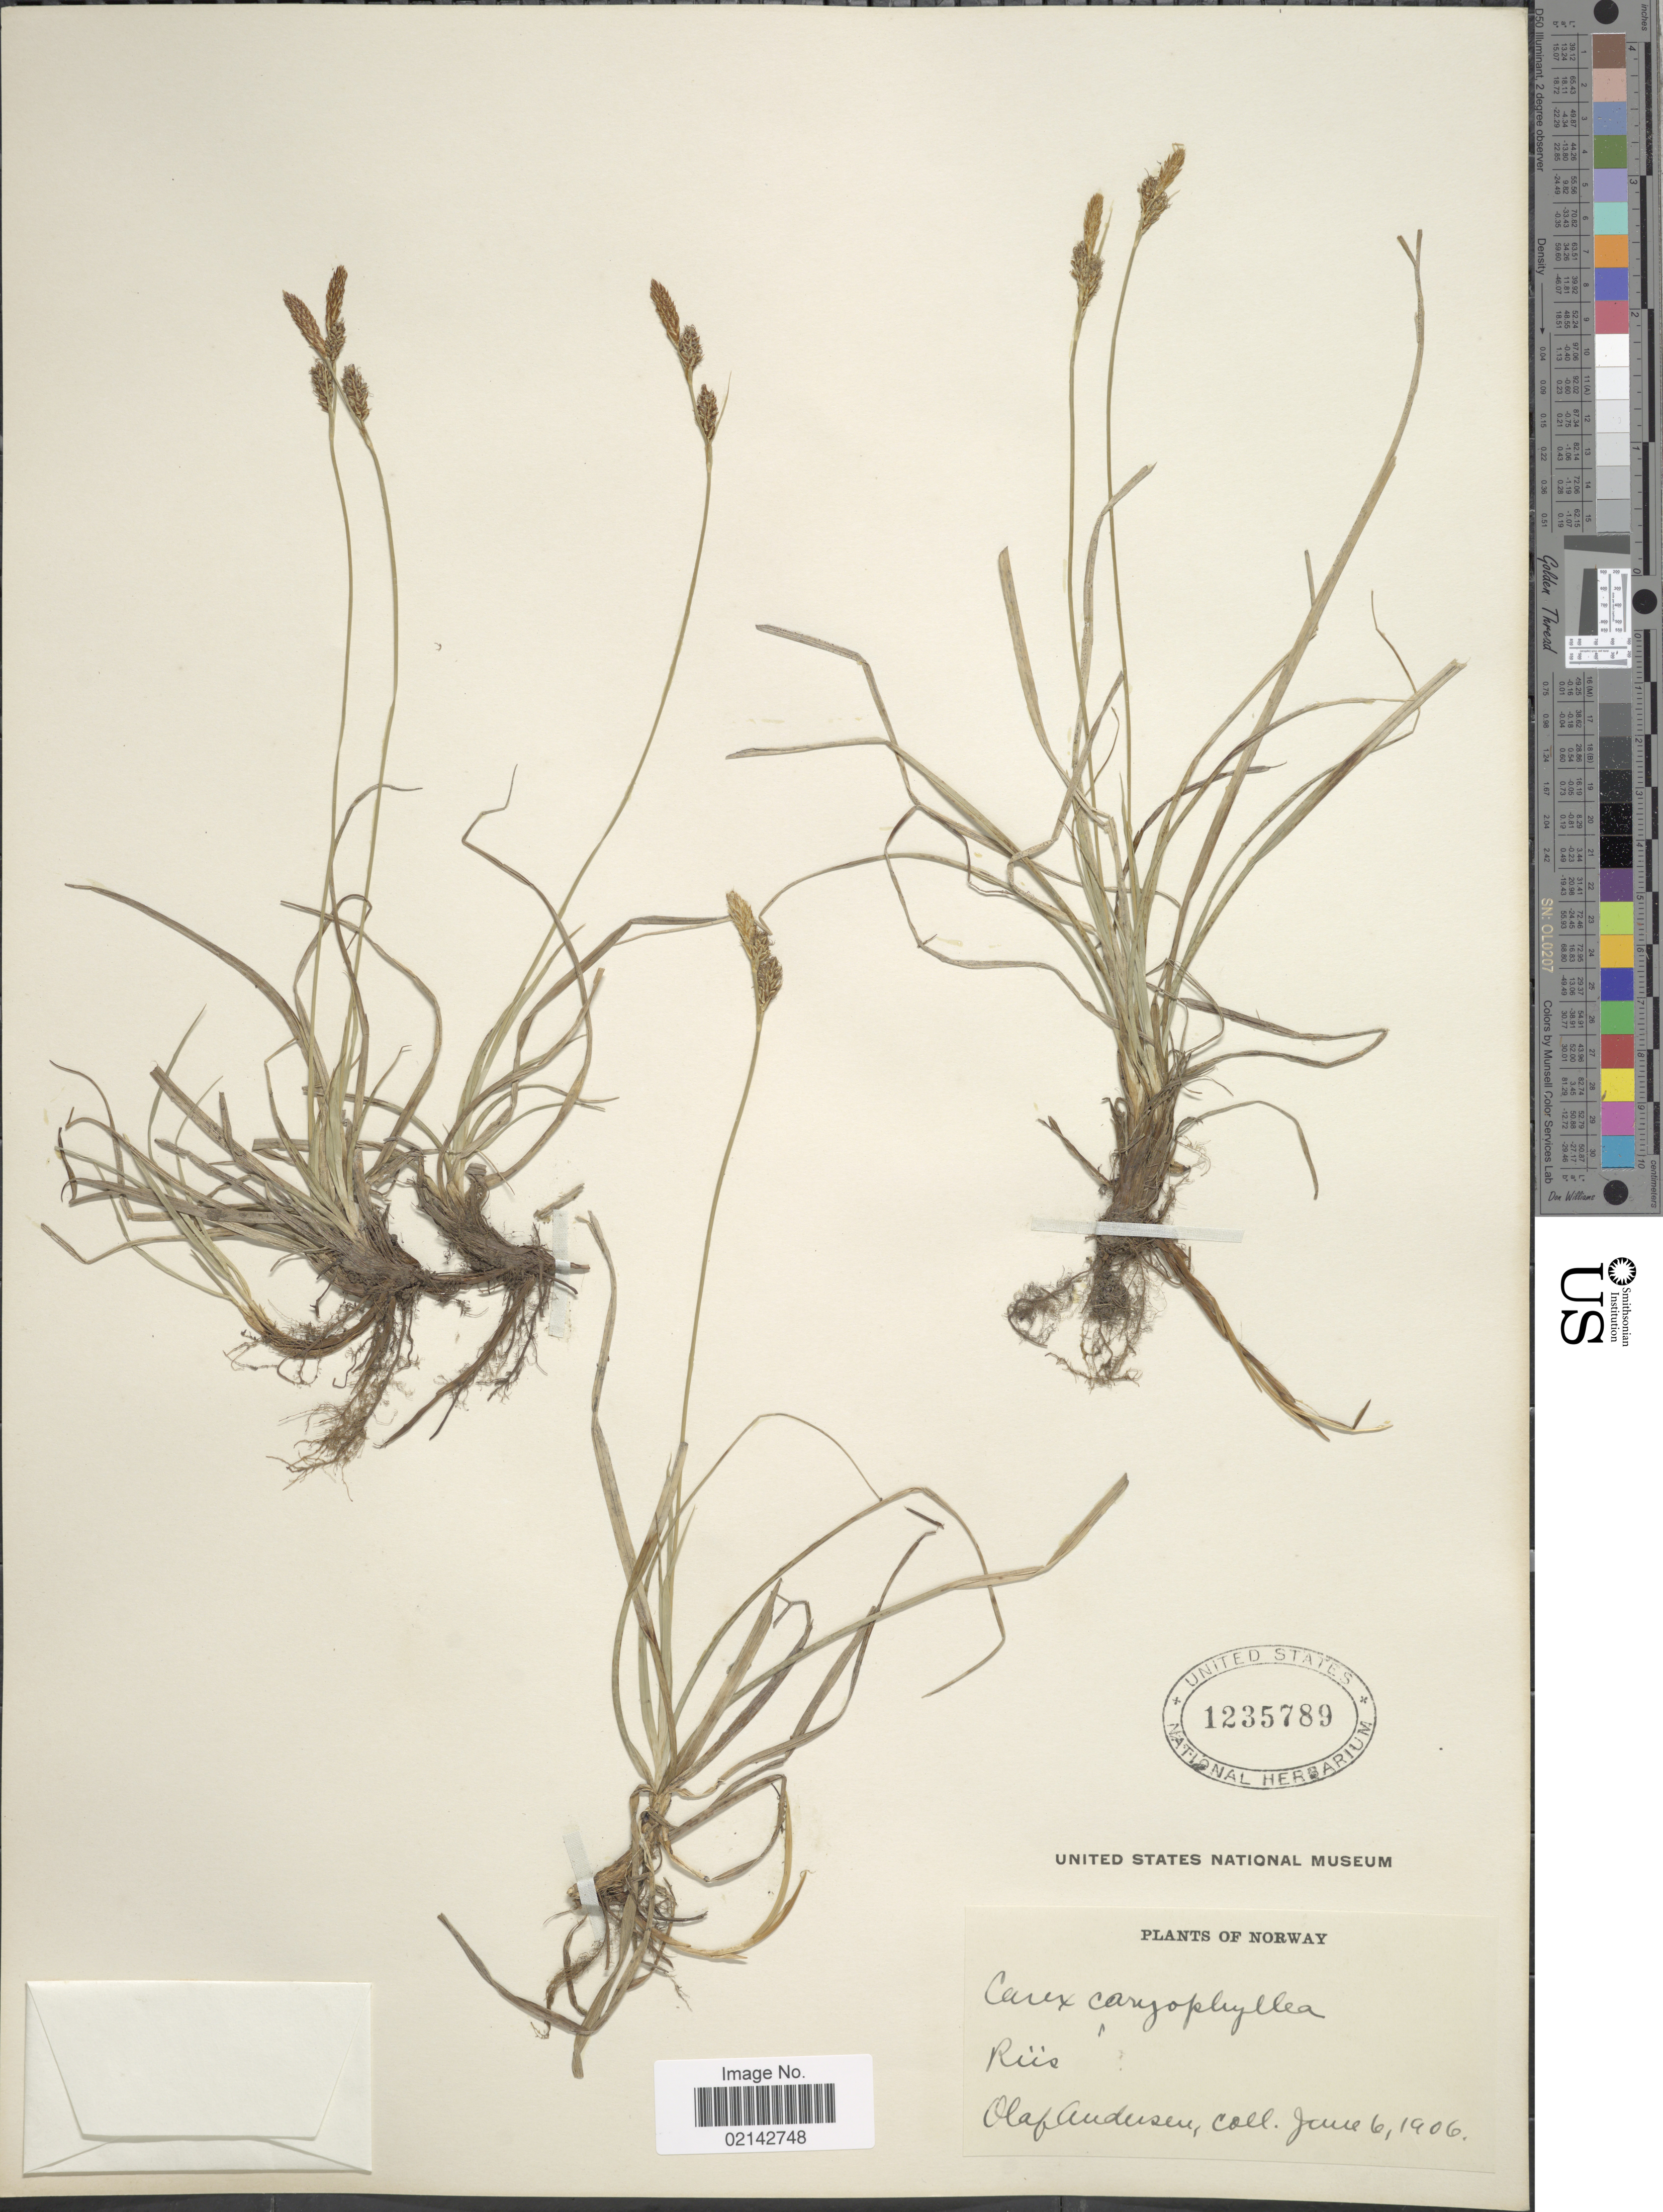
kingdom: Plantae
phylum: Tracheophyta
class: Liliopsida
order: Poales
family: Cyperaceae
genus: Carex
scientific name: Carex caryophyllea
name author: Latourr.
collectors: O. Andersen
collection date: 1906-06-06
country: Norway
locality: Rus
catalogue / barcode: US 1235789